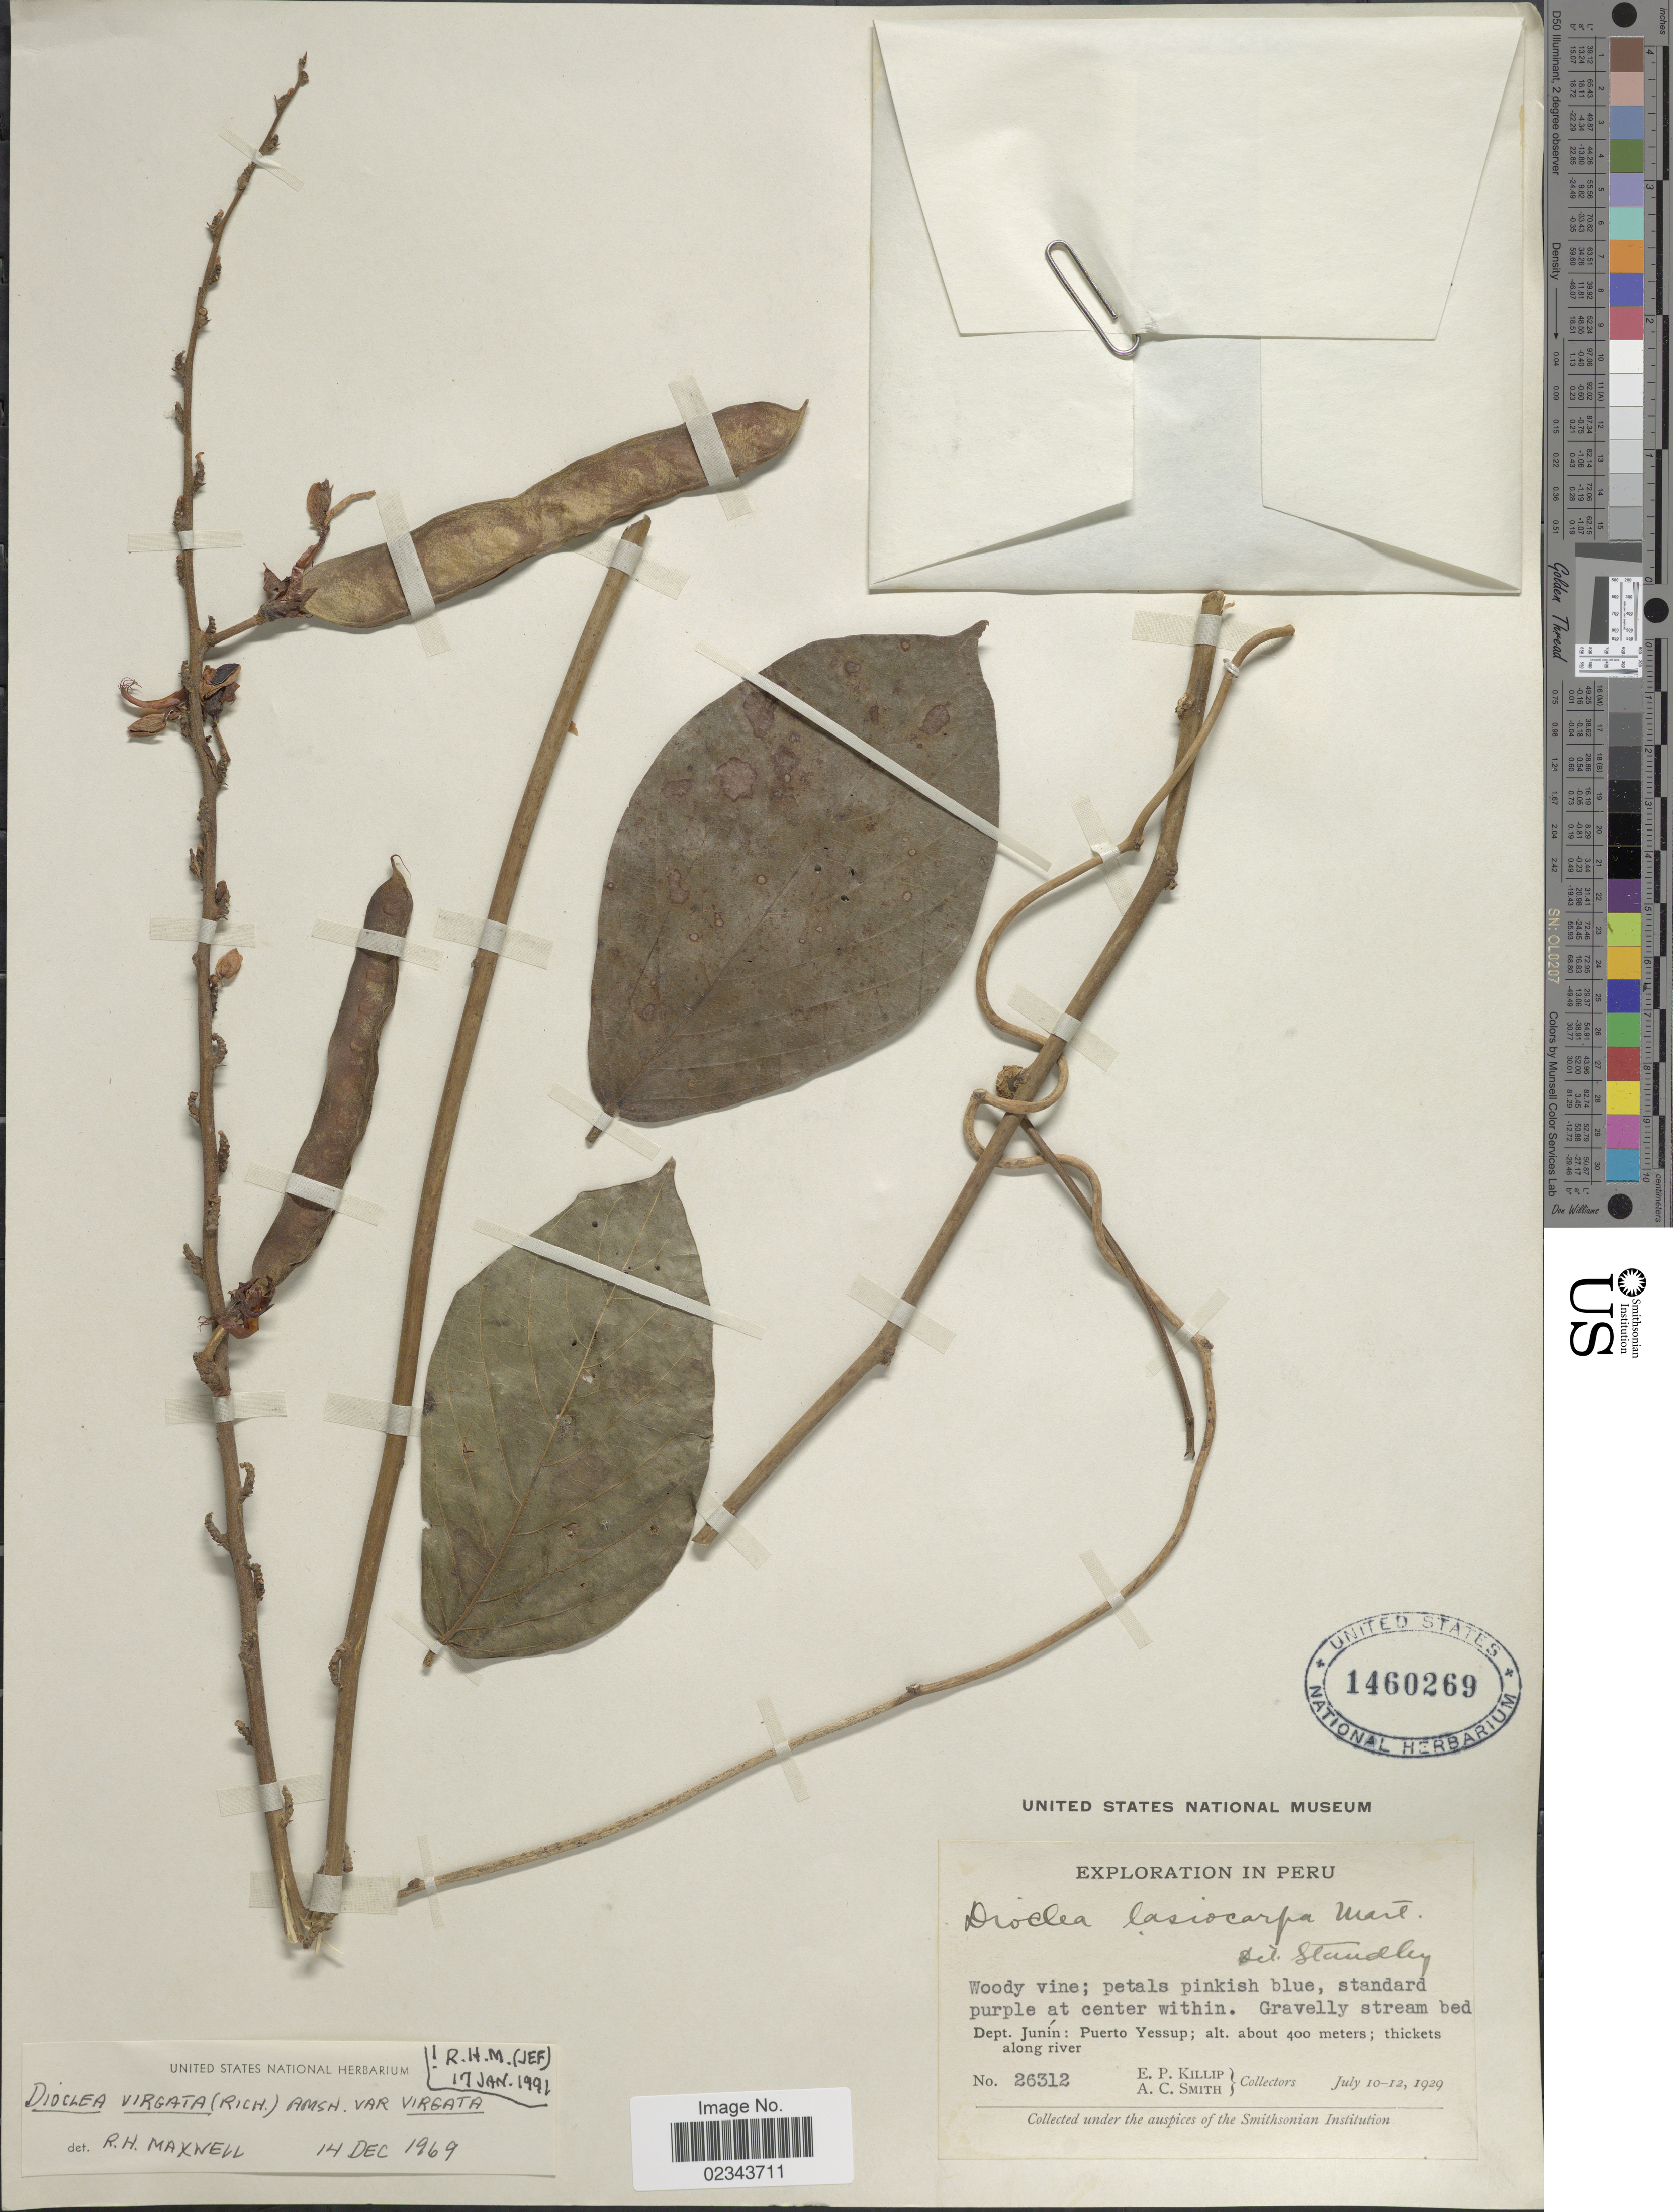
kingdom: Plantae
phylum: Tracheophyta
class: Magnoliopsida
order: Fabales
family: Fabaceae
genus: Dioclea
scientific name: Dioclea virgata var. virgata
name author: (Rich.) Amshoff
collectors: E. P. Killip & A. C. Smith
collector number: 26312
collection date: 1929-07-10/1929-07-12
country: Peru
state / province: Junín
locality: Puerto Yessup, thickets along river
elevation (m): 400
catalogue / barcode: US 1460269